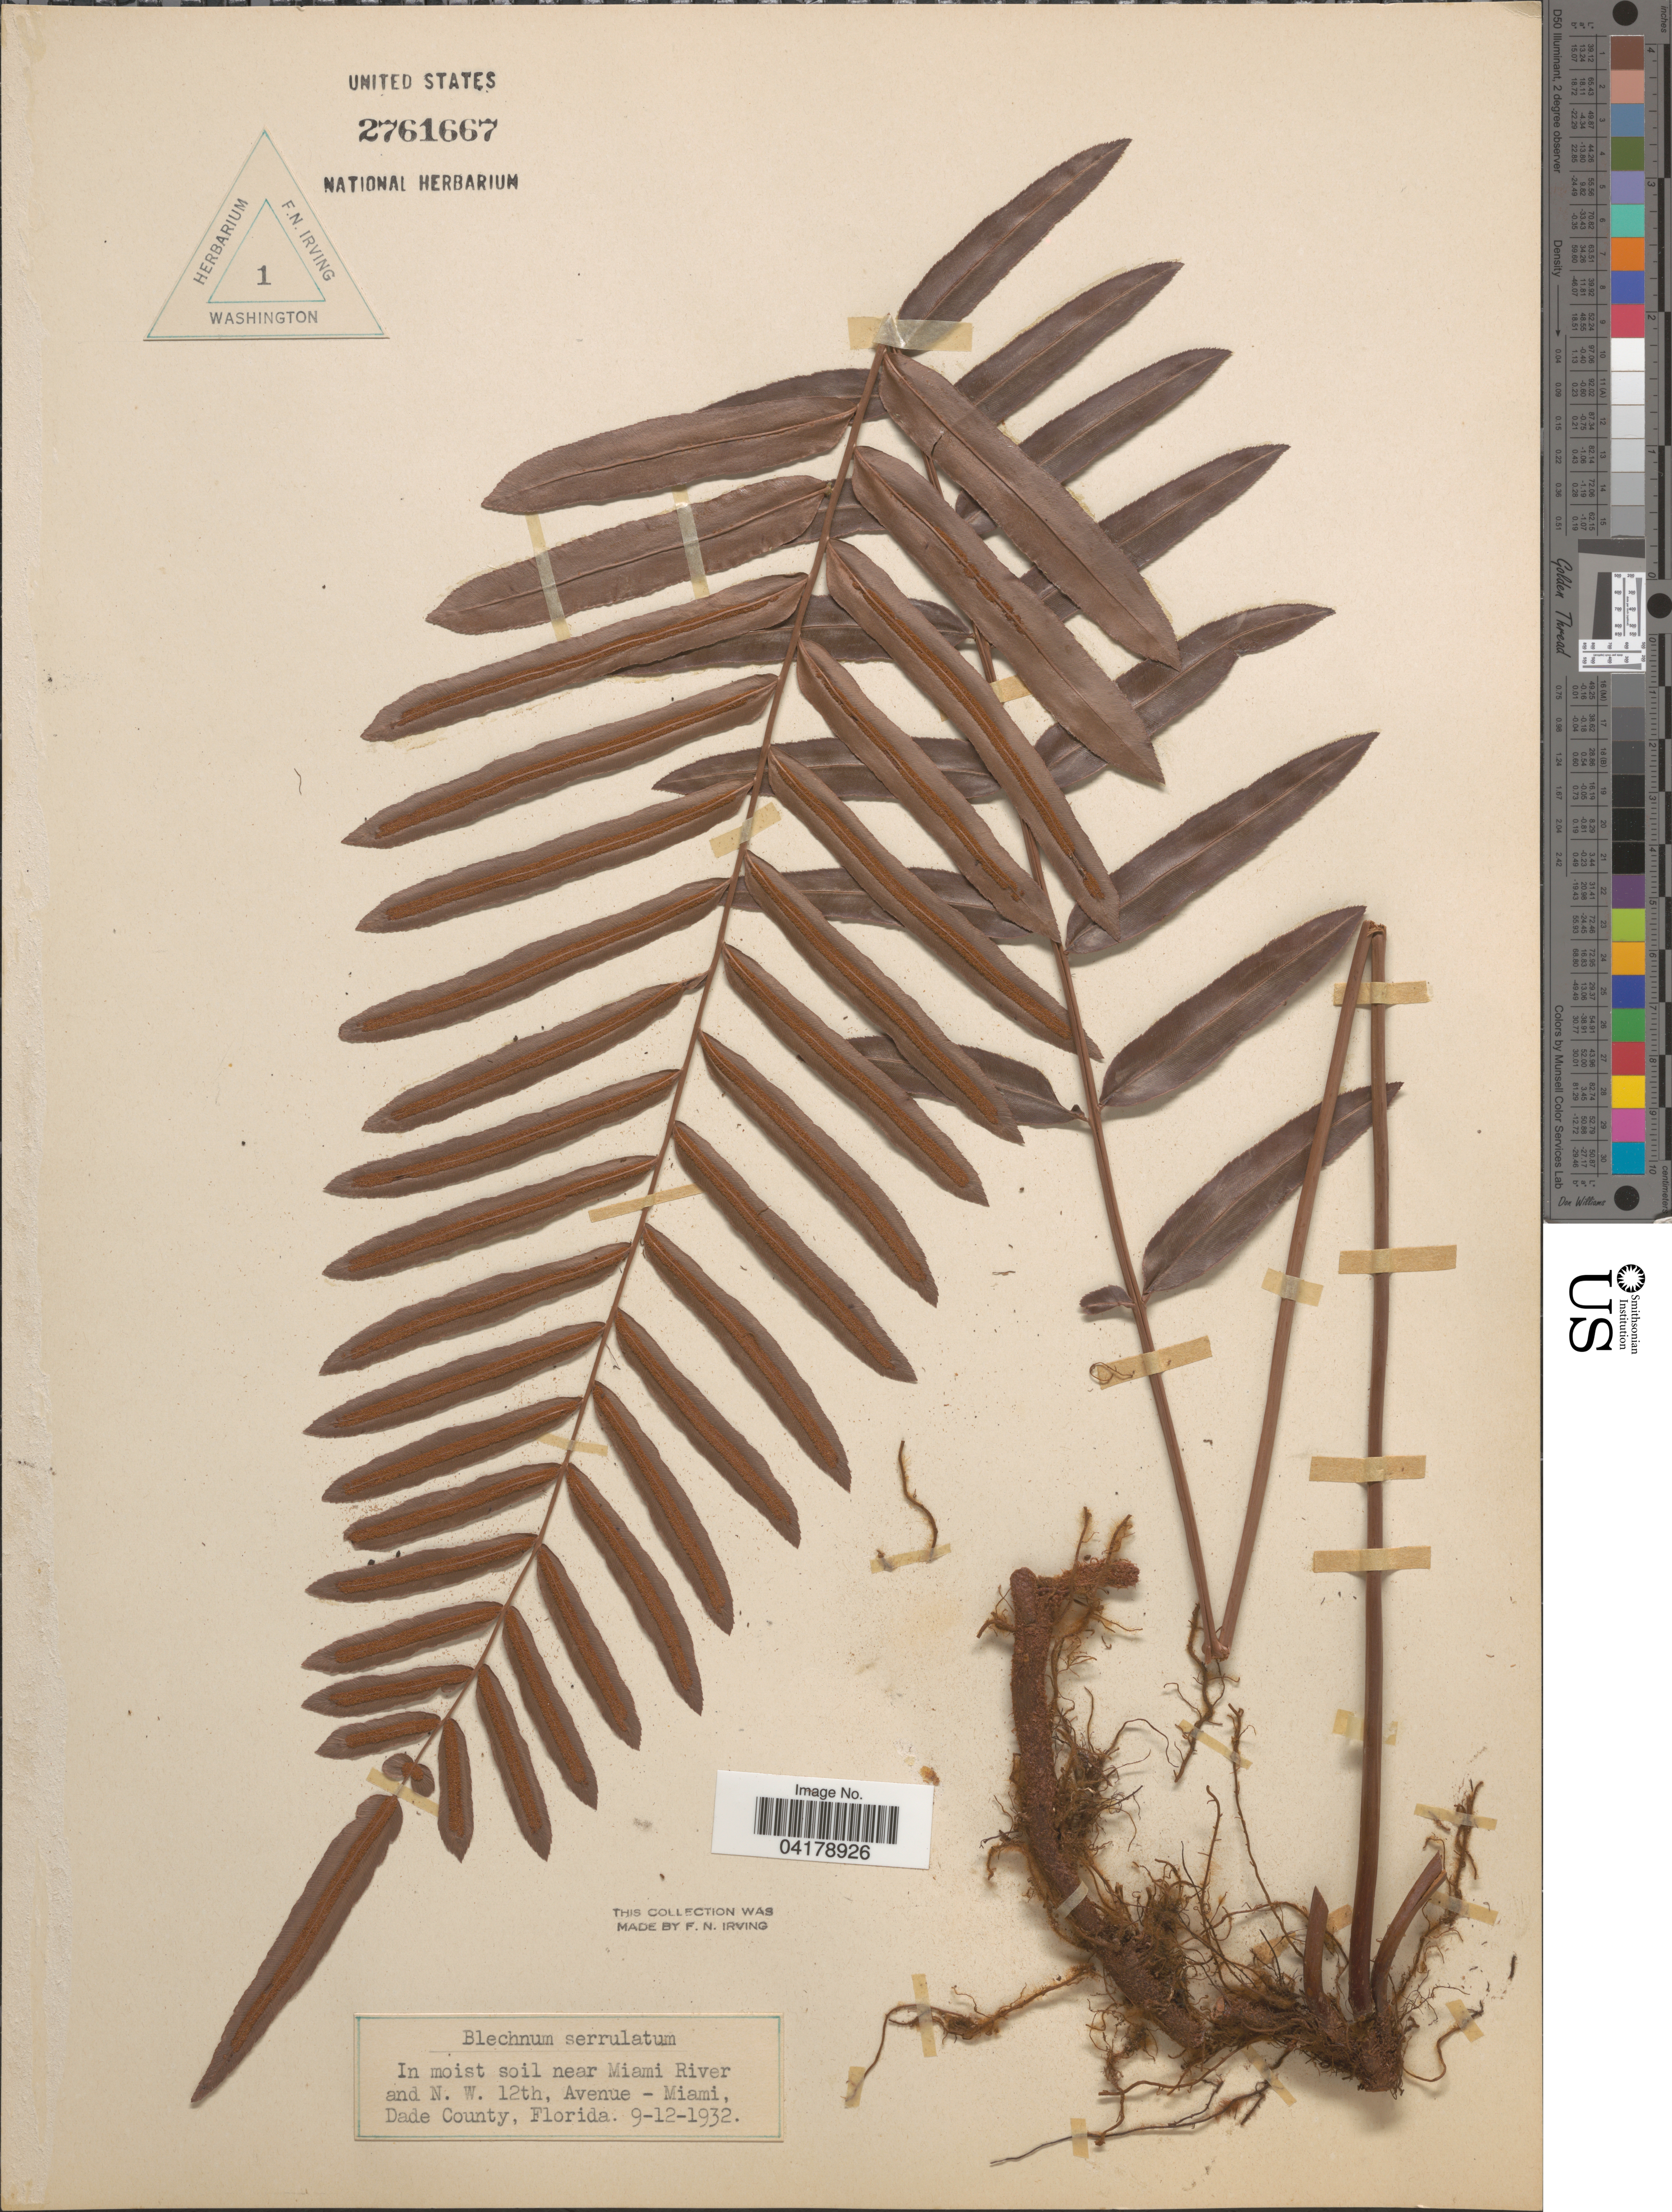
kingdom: Plantae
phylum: Tracheophyta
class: Polypodiopsida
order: Polypodiales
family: Blechnaceae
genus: Blechnum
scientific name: Blechnum serrulatum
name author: Rich.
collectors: F. Irving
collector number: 1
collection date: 1932-09-12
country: United States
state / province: Florida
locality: In moist soil near Miami River and N. W. 12th, Avenue - Miami, Dade County.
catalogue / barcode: US 2761667